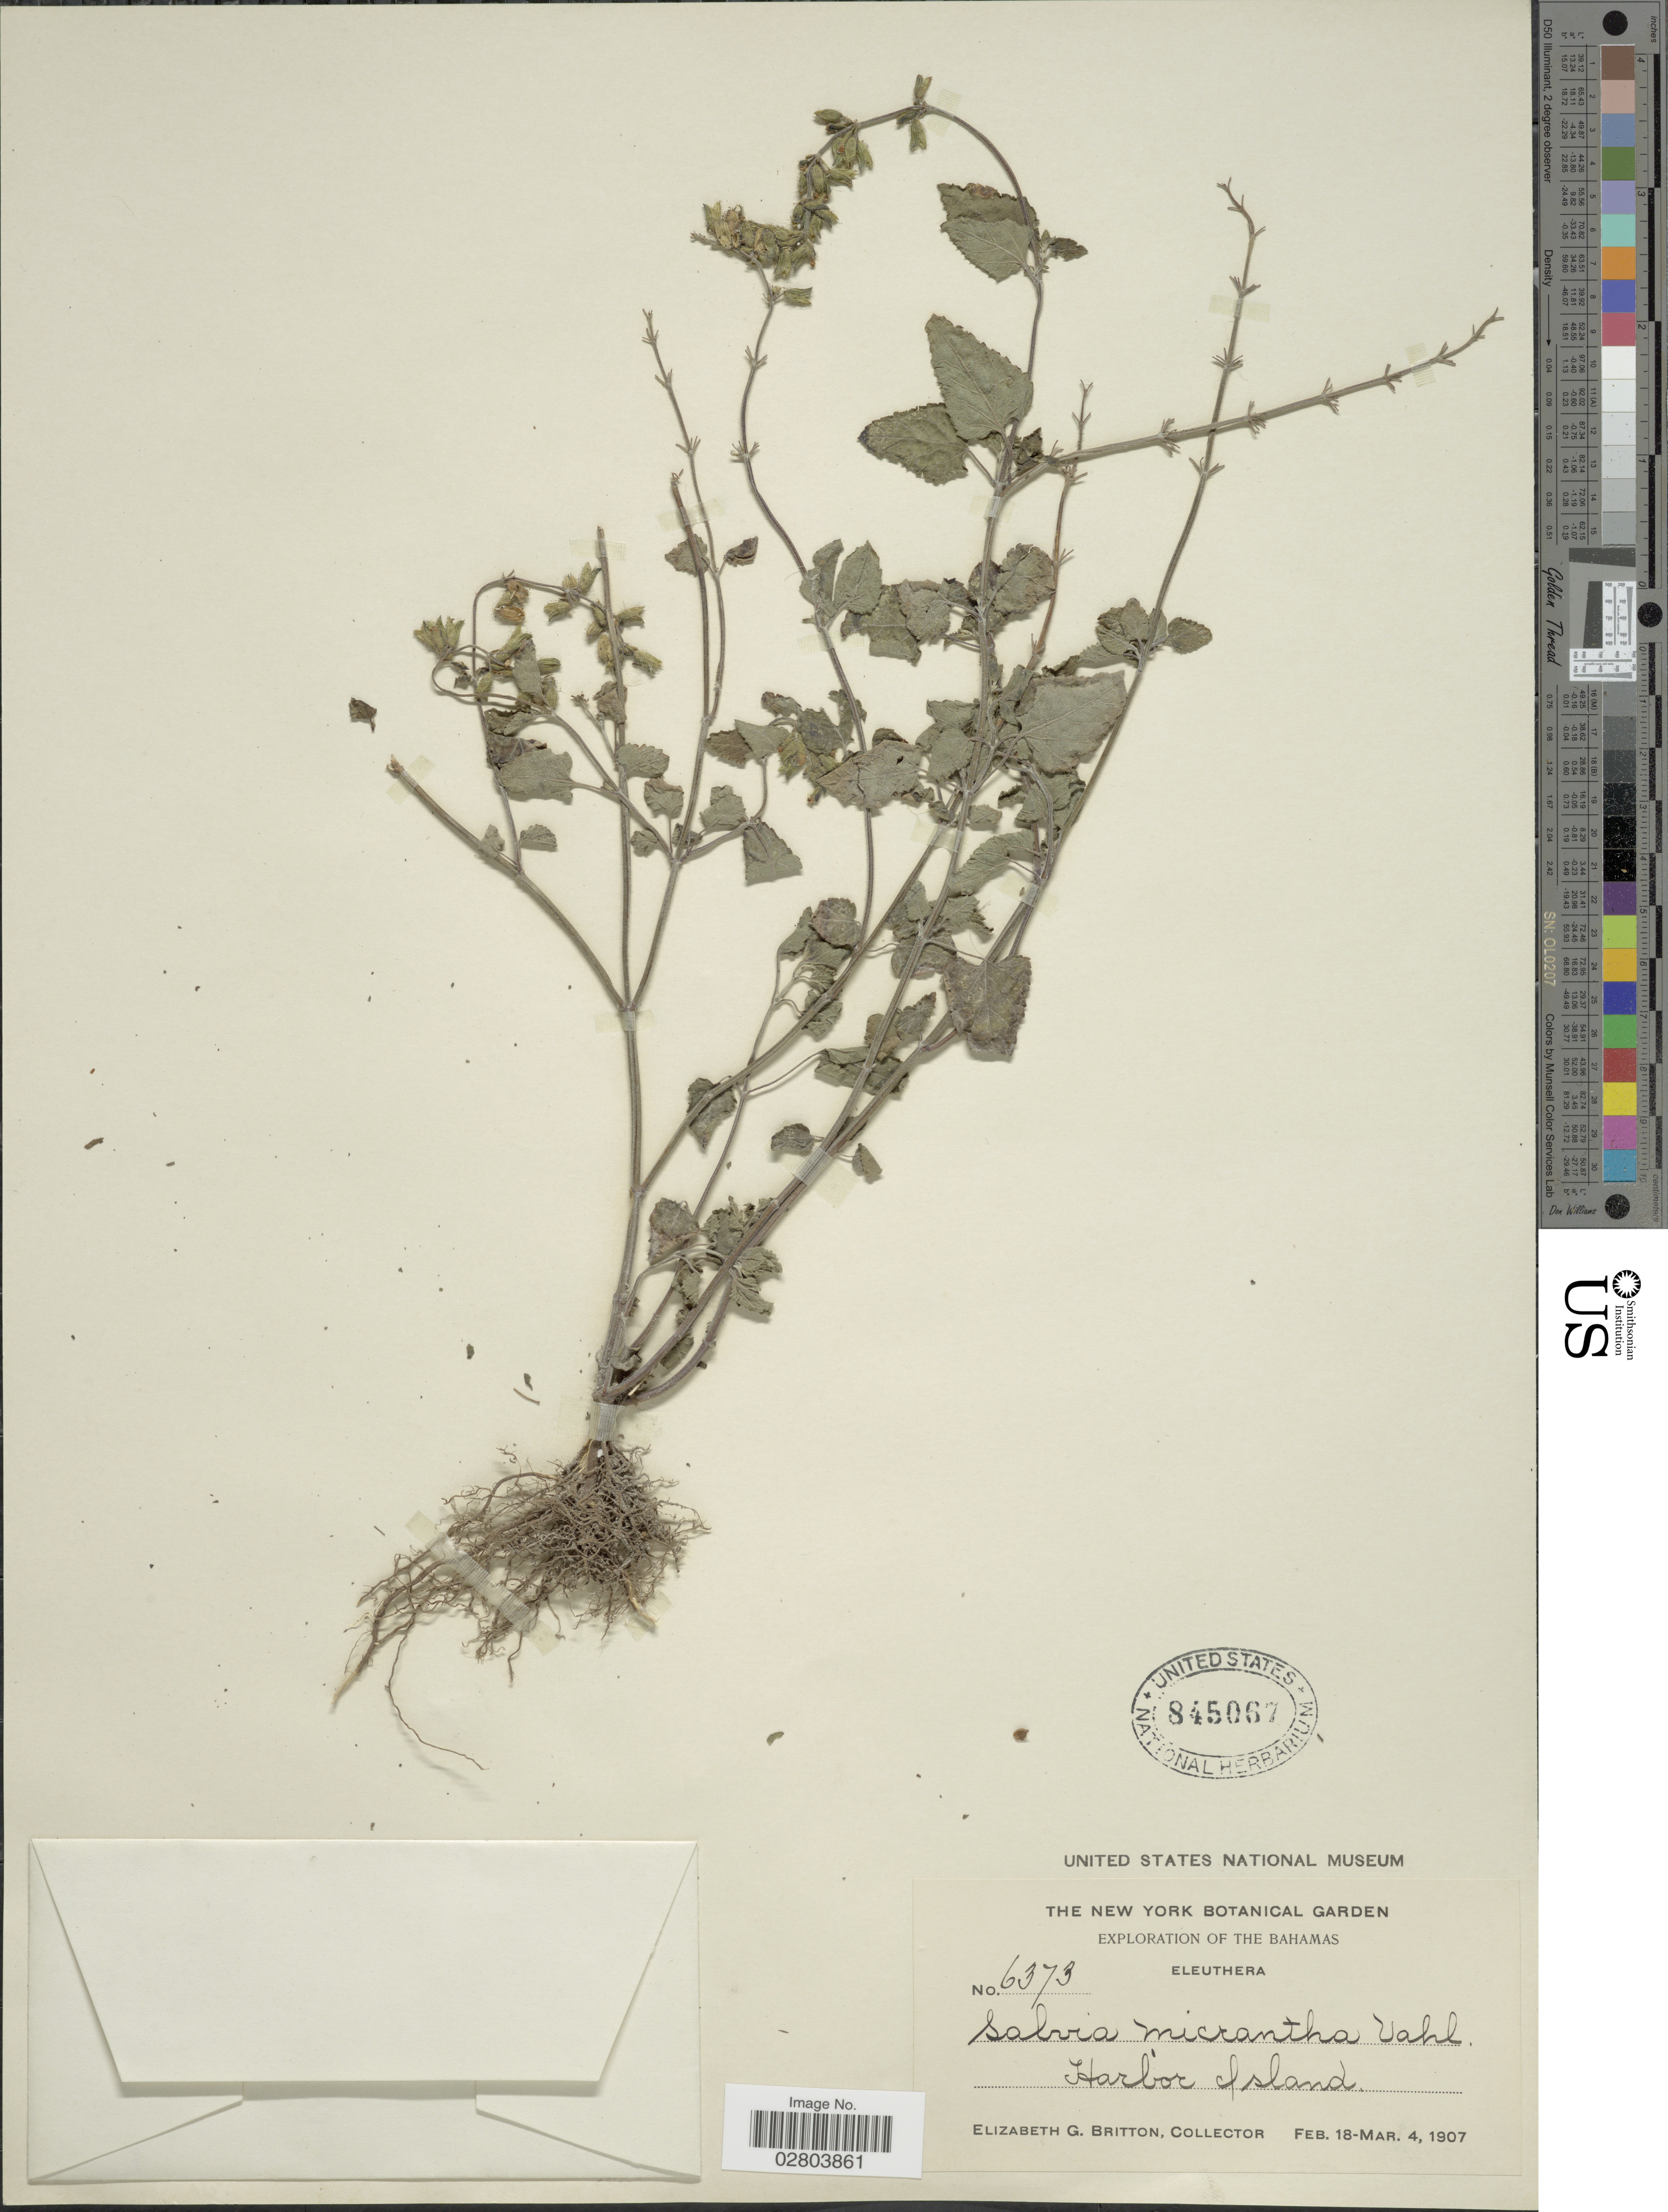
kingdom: Plantae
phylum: Tracheophyta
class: Magnoliopsida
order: Lamiales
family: Lamiaceae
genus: Salvia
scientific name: Salvia micrantha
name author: Vahl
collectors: E. G. Britton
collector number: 6373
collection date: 1907-02-18/1907-03-04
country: Bahamas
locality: Eleuthera. Harbor Island.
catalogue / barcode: US 845067